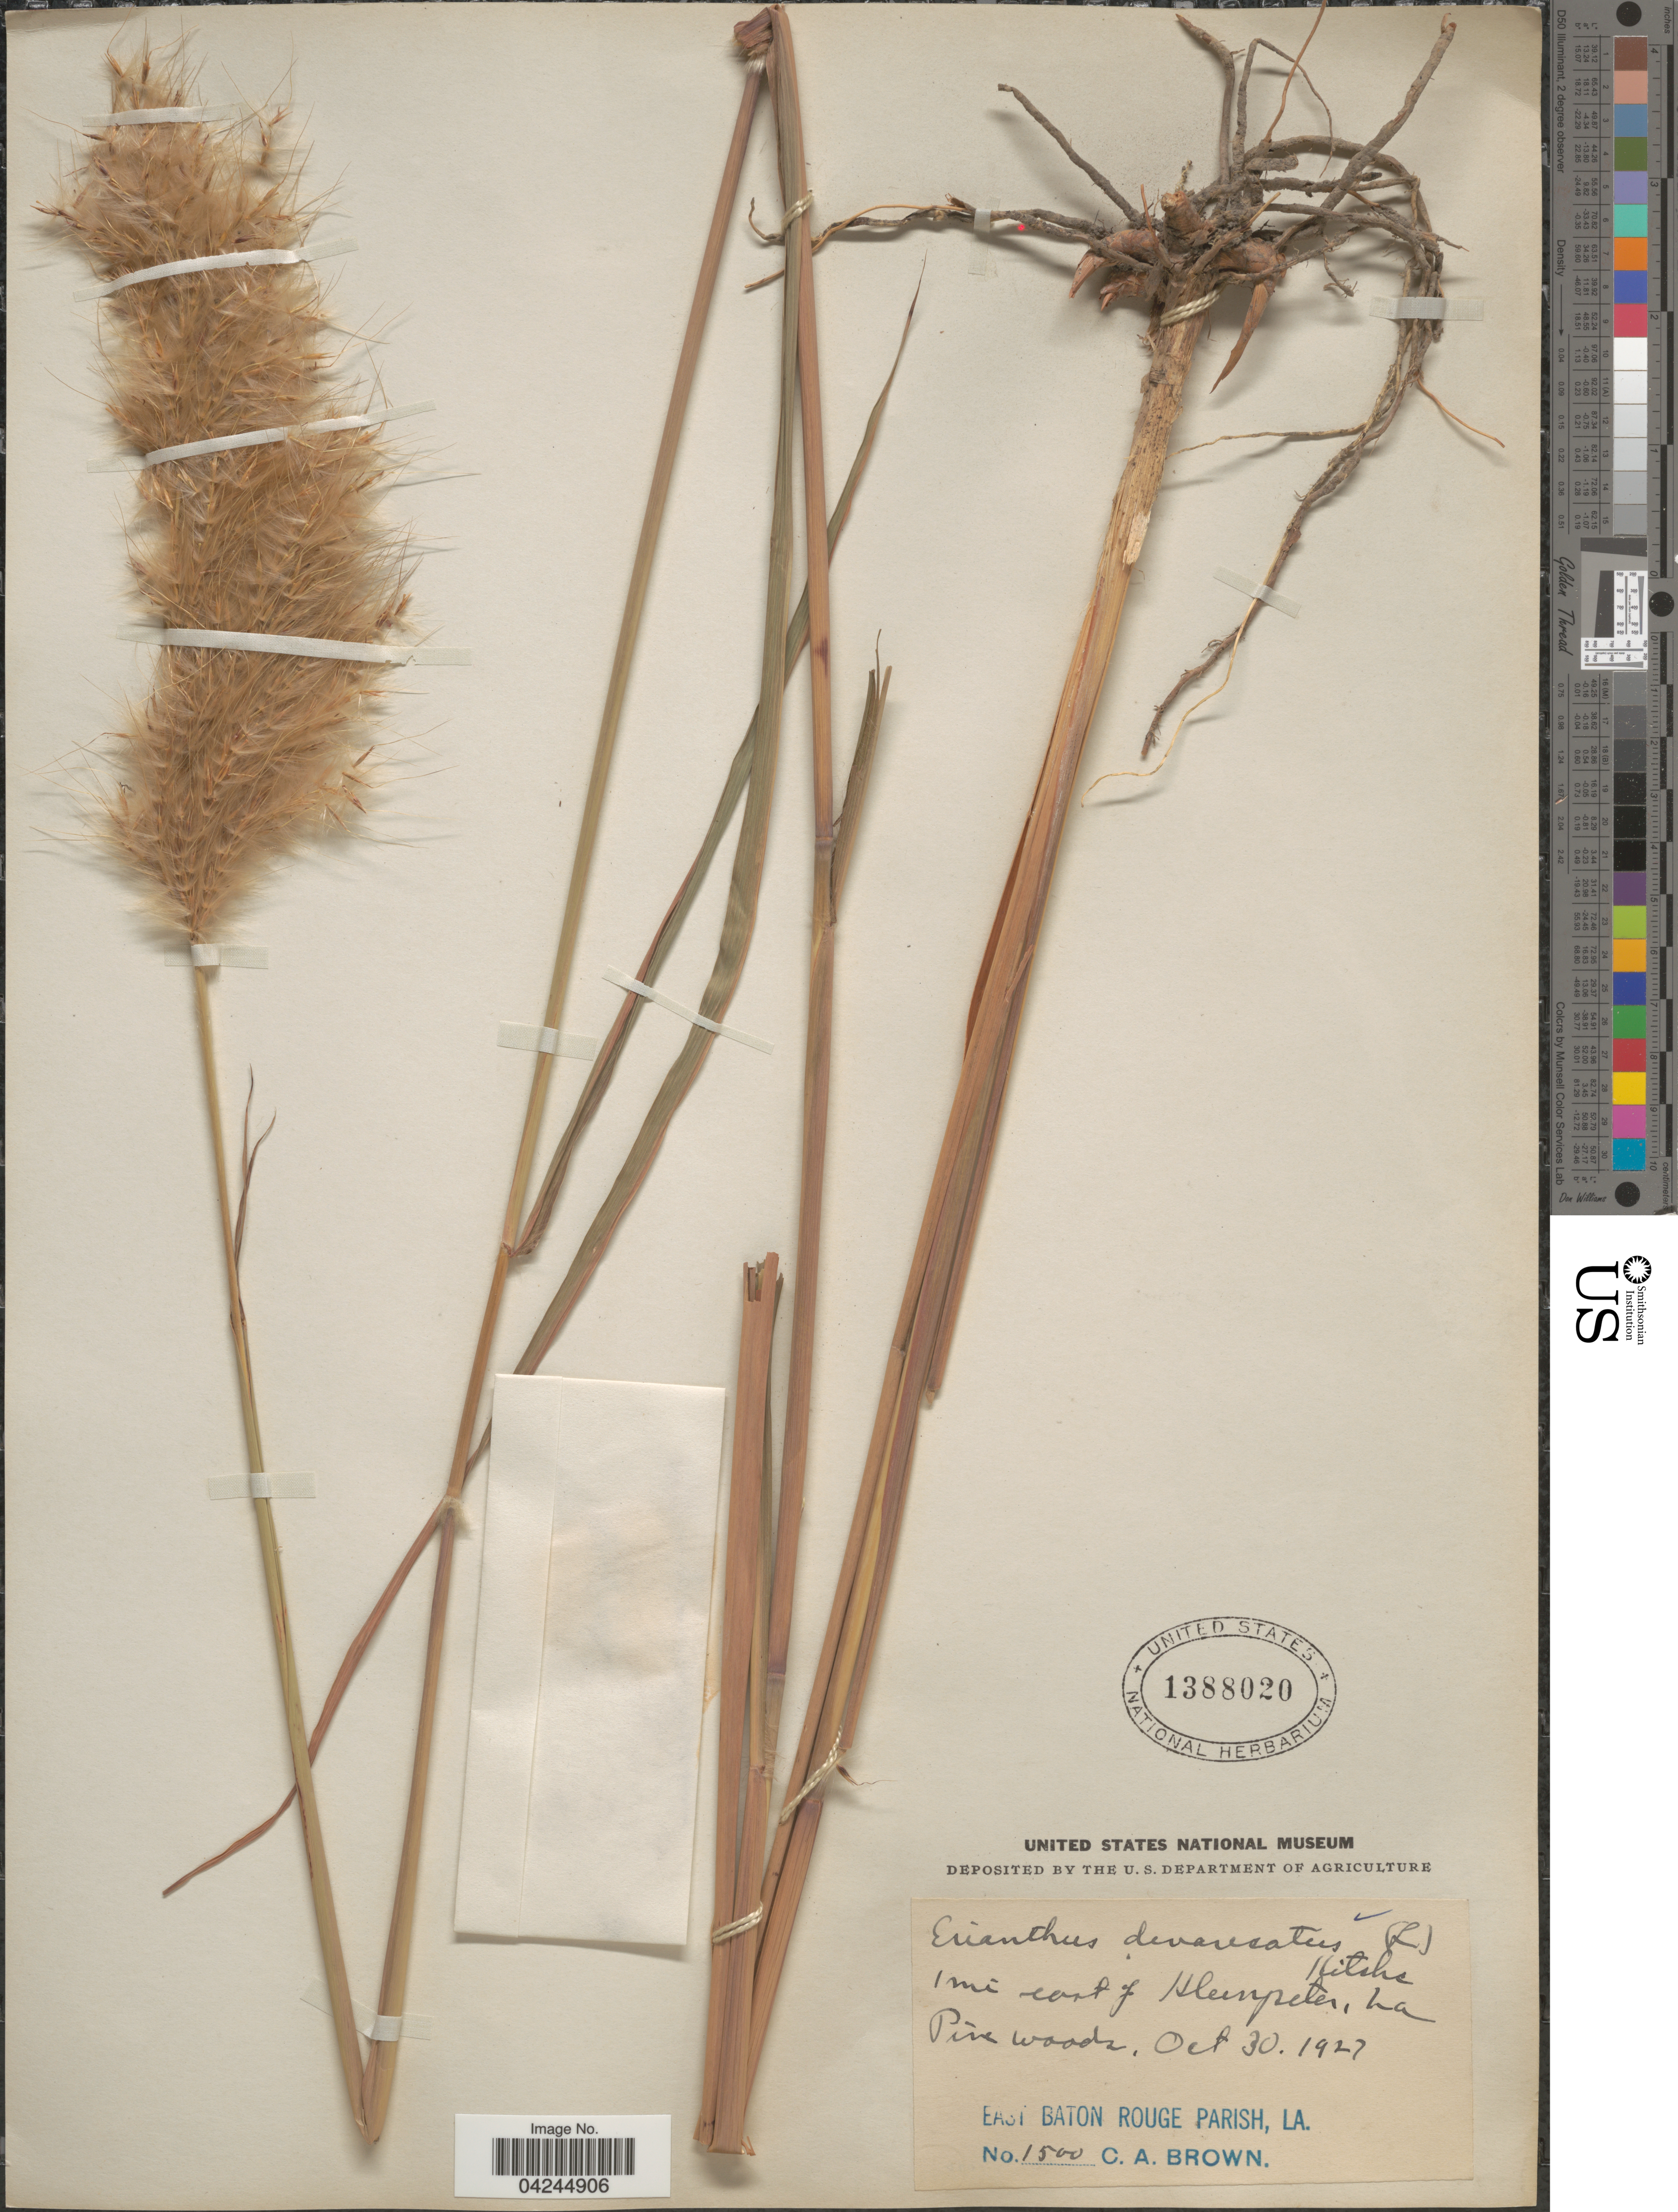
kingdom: Plantae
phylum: Tracheophyta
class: Liliopsida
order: Poales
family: Poaceae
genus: Erianthus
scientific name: Erianthus alopecuroides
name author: Elliott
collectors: C. A. Brown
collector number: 1500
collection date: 1927-10-30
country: United States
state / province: Louisiana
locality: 1 mi east of Kleinpeter, La. East Baton Rouge Parish.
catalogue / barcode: US 1388020